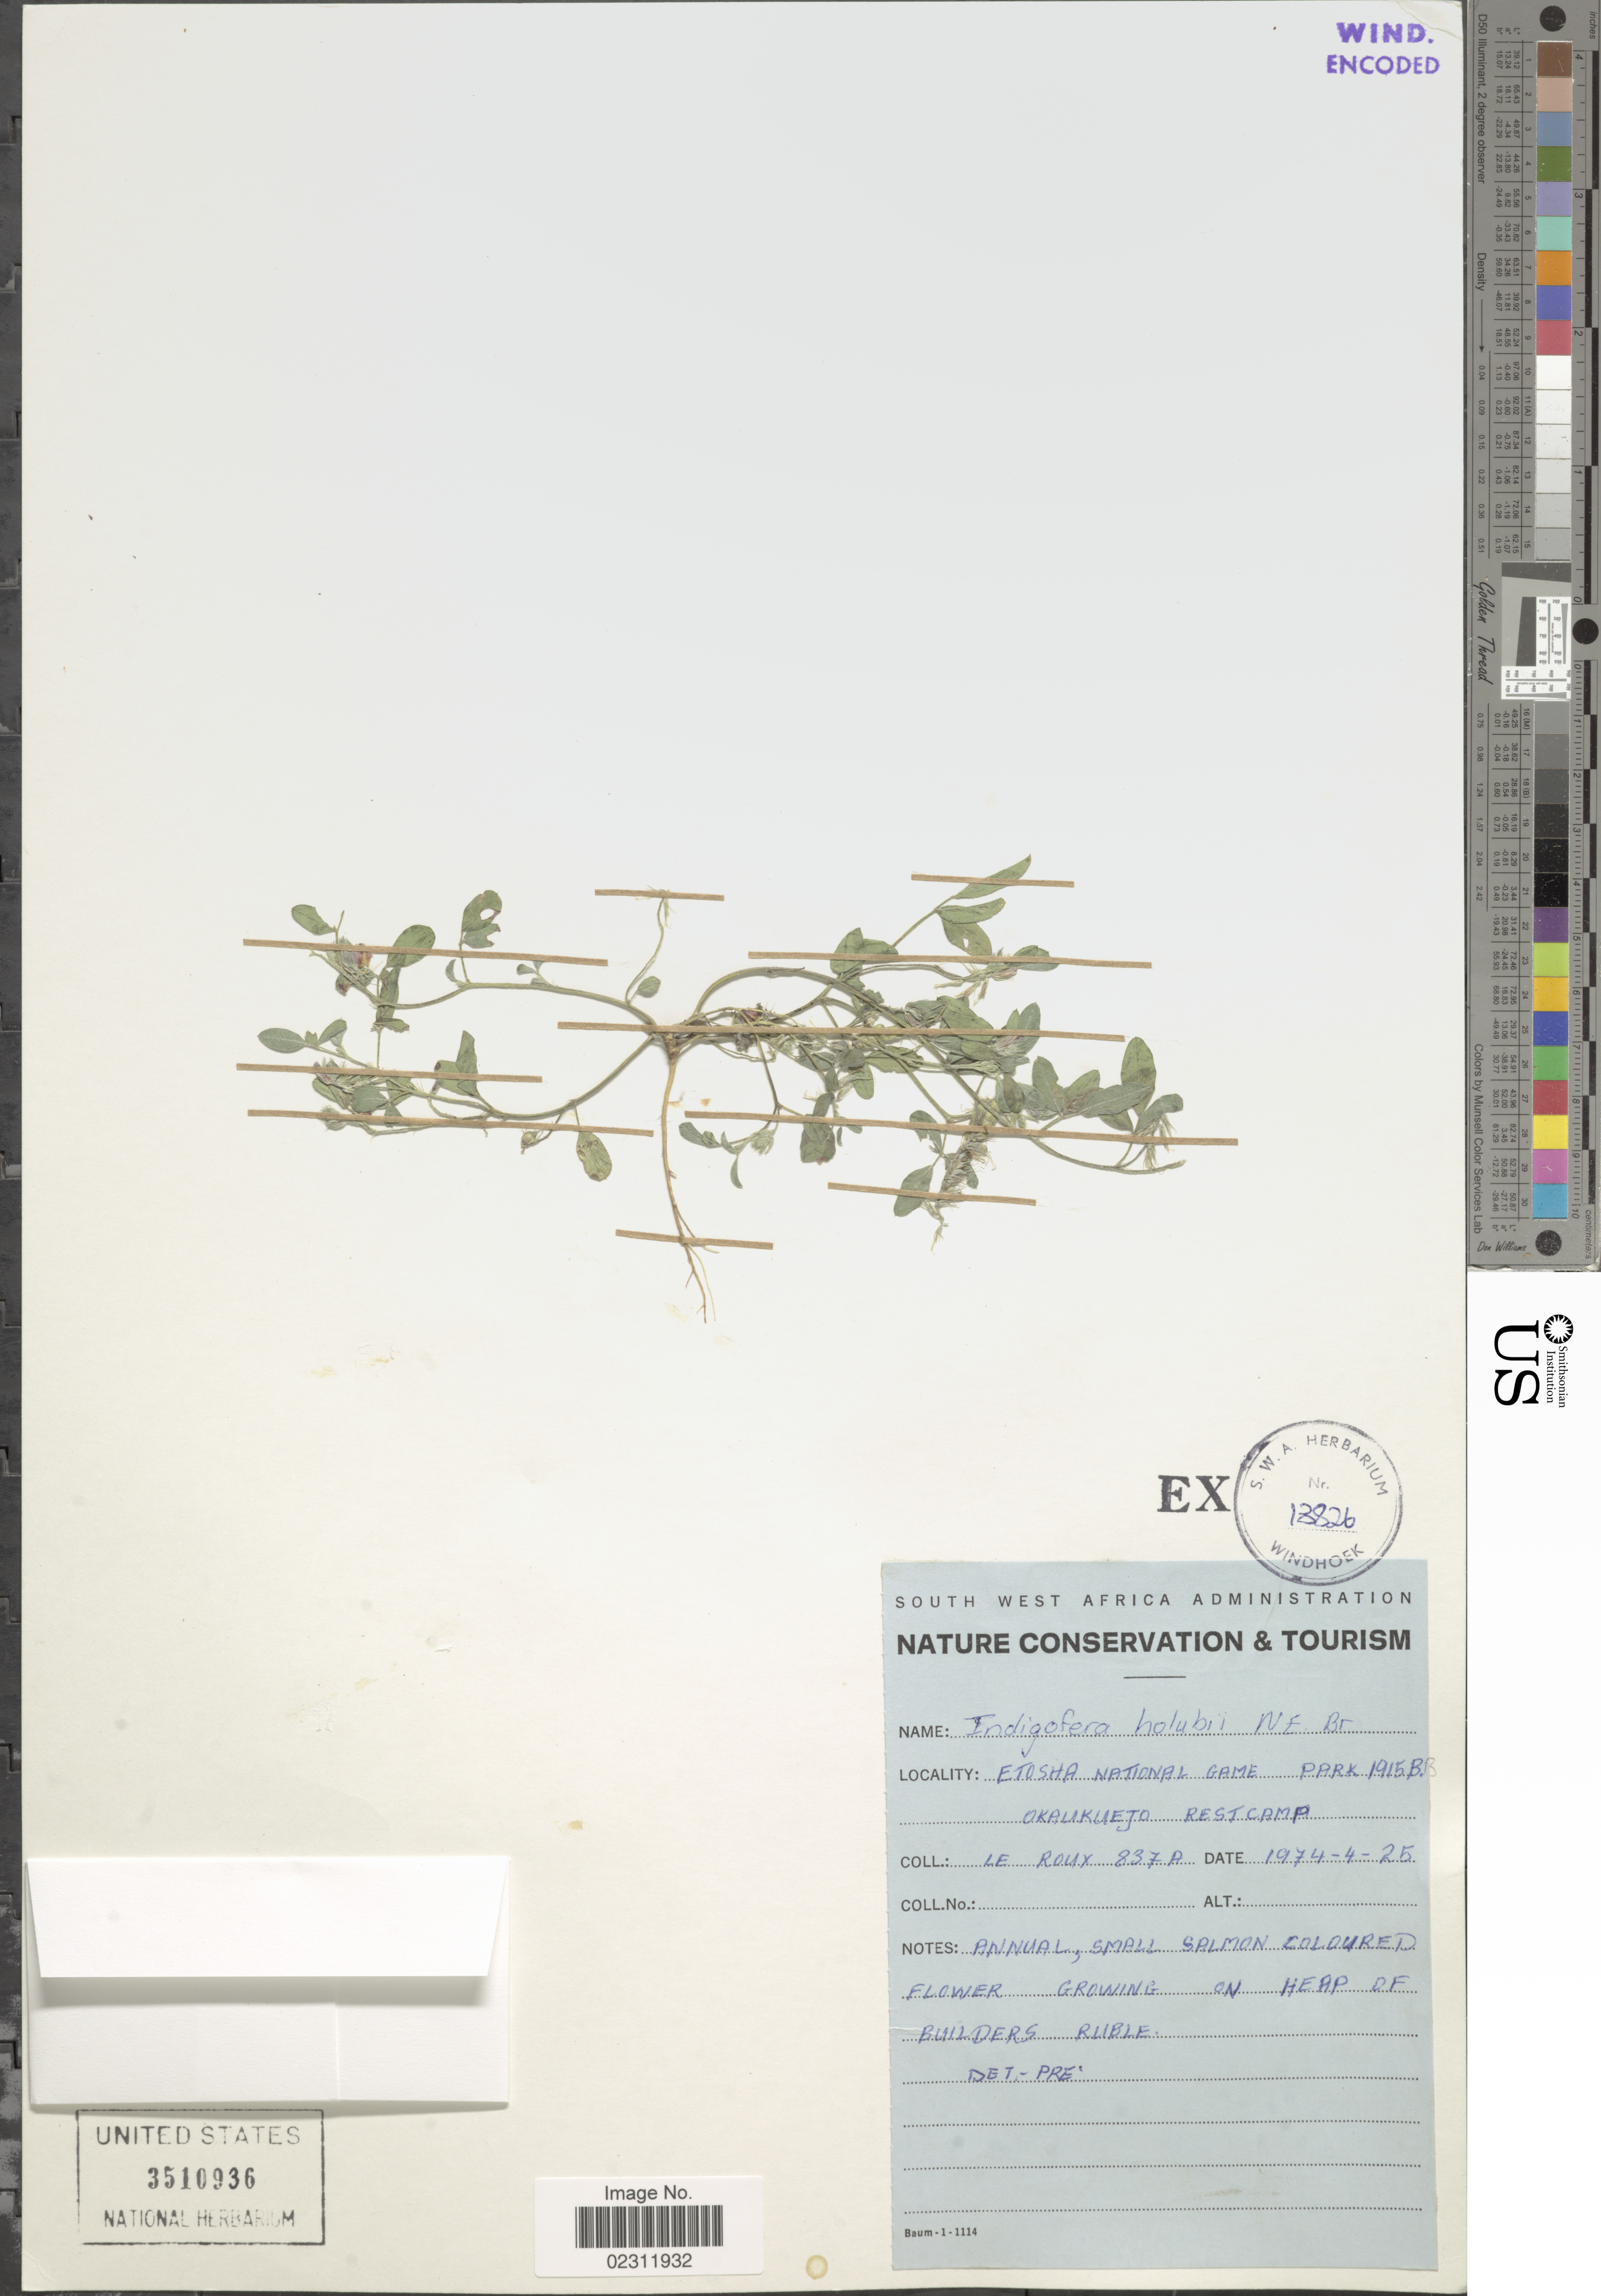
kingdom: Plantae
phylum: Tracheophyta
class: Magnoliopsida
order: Fabales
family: Fabaceae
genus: Indigofera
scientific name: Indigofera holubii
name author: N.E. Br.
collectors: -. le Roux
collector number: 837A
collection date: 1974-04-25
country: Namibia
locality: Etosha National Game Park 1915B.B., Okaukuejo Rest Camp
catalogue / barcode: US 3510936